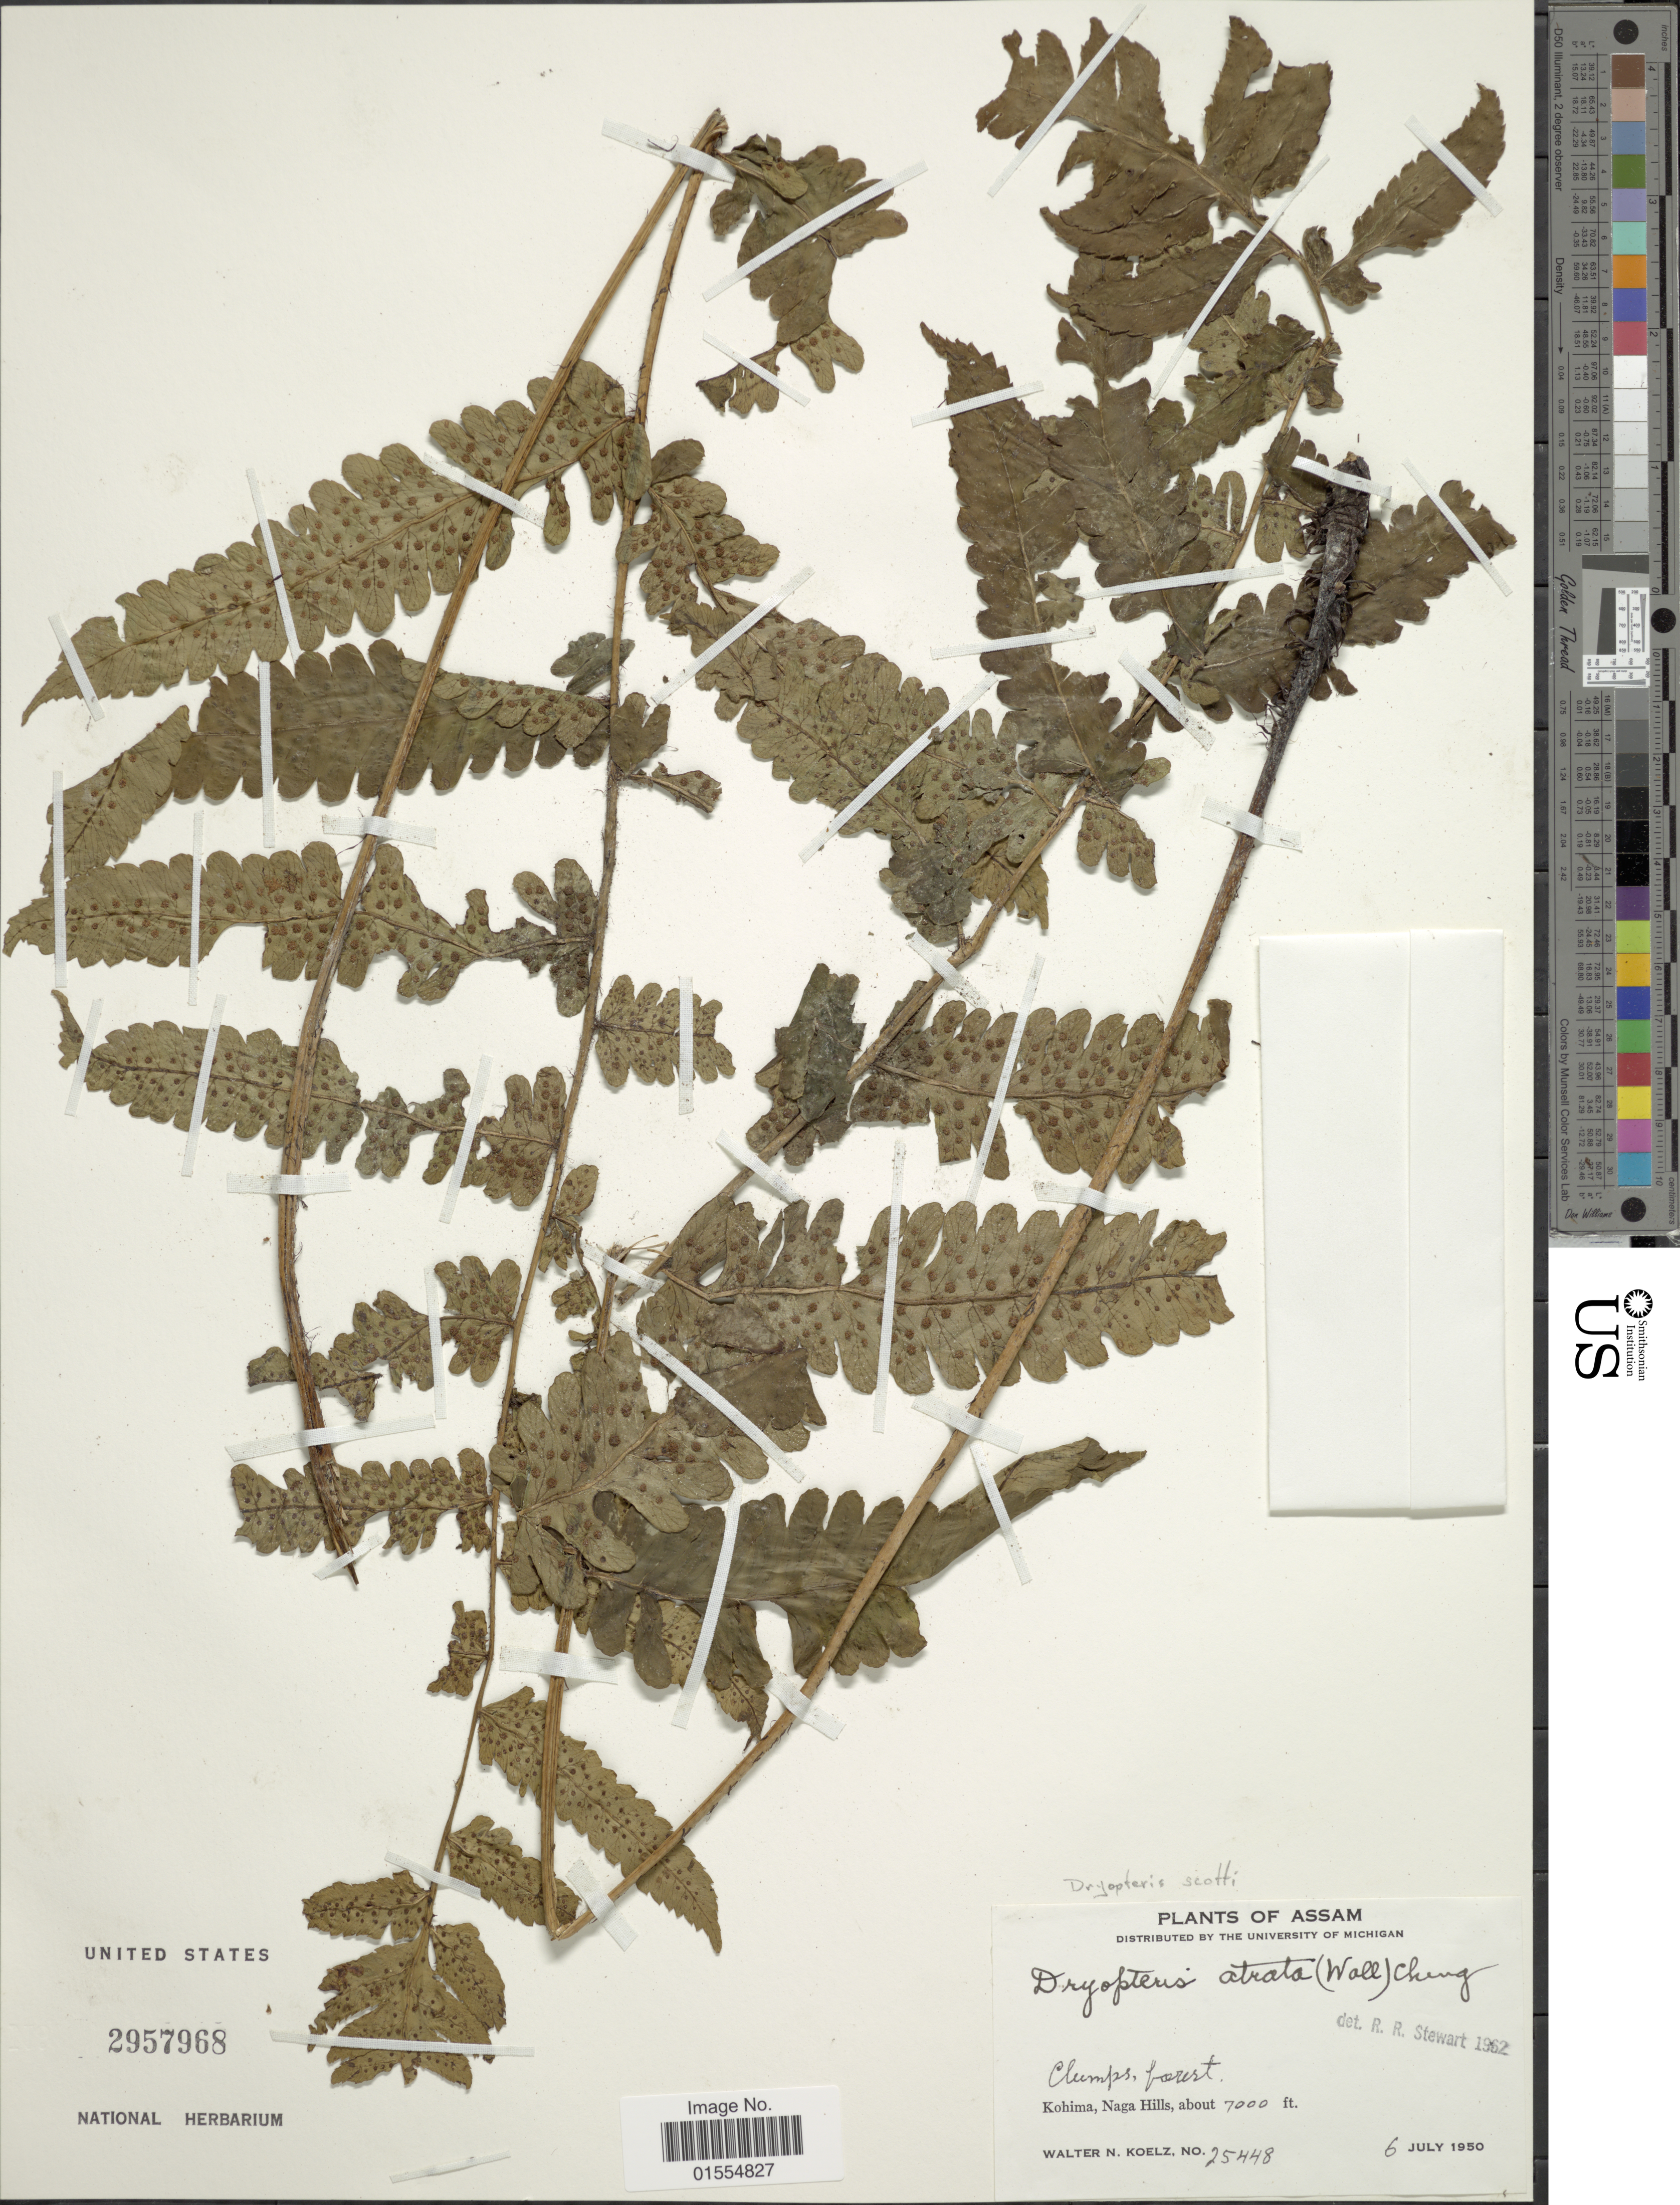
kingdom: Plantae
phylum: Tracheophyta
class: Polypodiopsida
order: Polypodiales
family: Dryopteridaceae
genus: Dryopteris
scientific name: Dryopteris scottii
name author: (Bedd.) Ching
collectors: W. N. Koelz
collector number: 25448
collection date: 1950-07-06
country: India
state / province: Nagaland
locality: Assam, India, Kohima, Naga Hills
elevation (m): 2134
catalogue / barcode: US 2957968